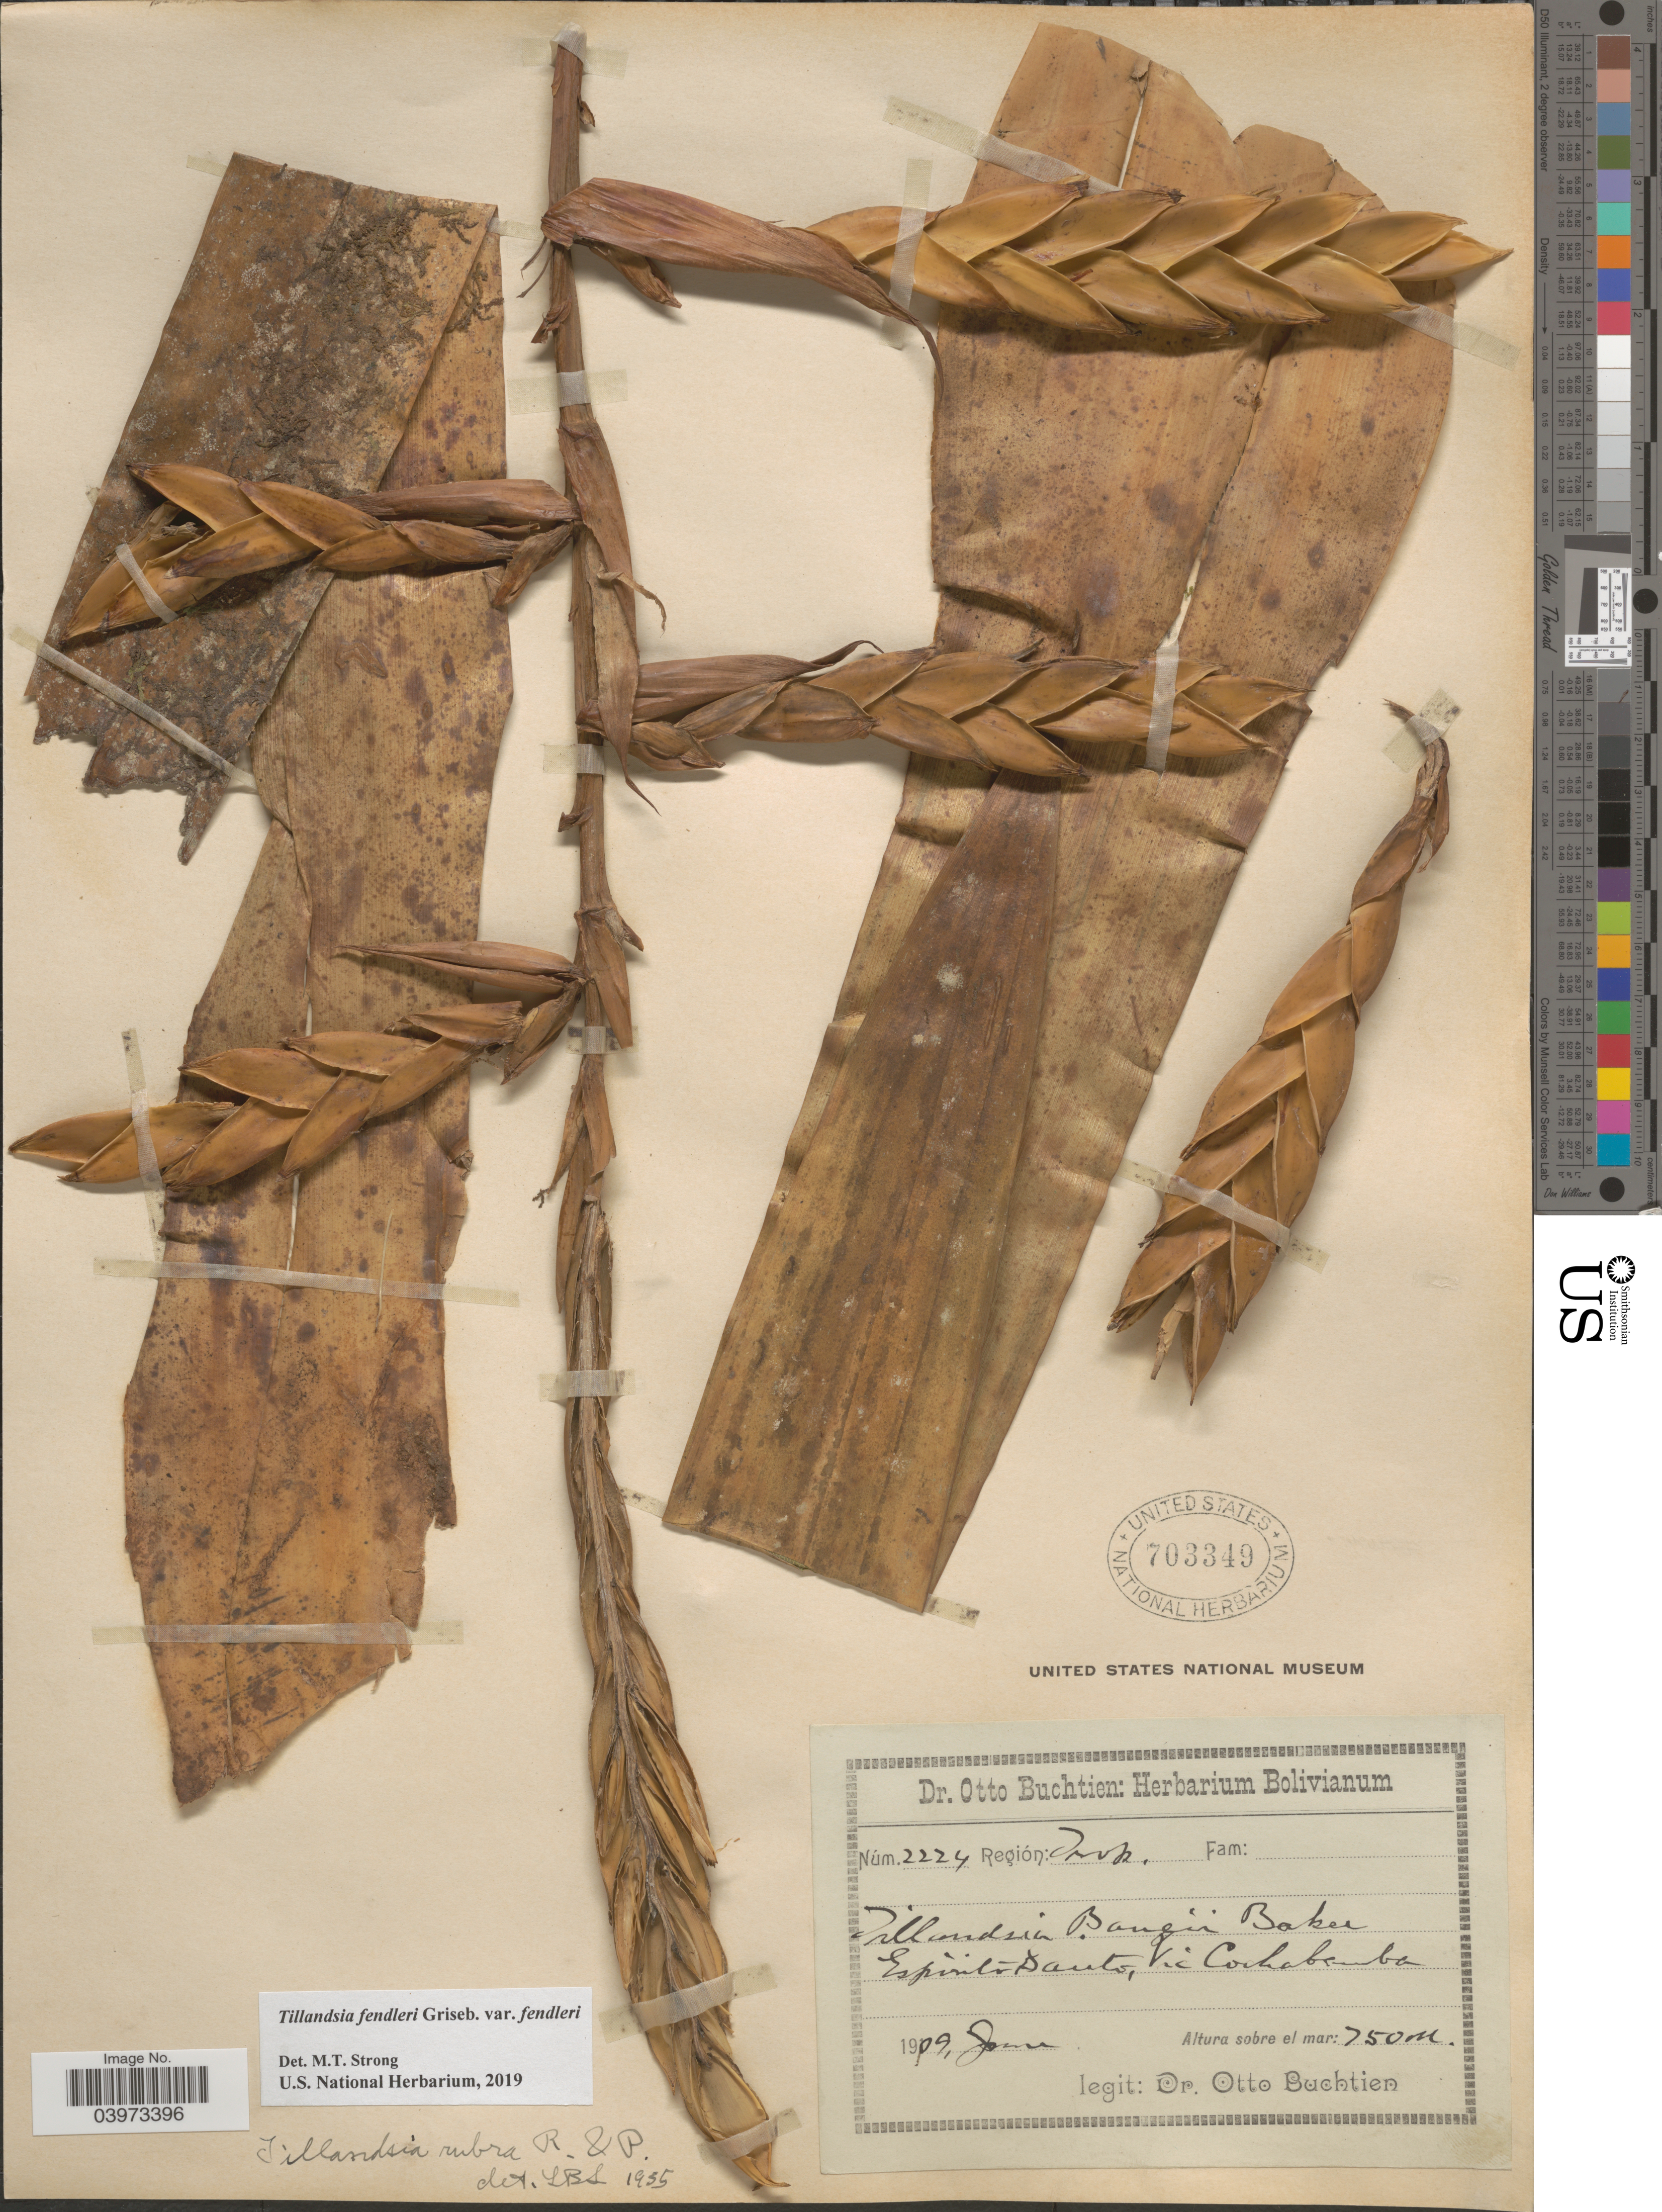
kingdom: Plantae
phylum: Tracheophyta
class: Liliopsida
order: Poales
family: Bromeliaceae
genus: Tillandsia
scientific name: Tillandsia fendleri var. fendleri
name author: Griseb.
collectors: O. Buchtien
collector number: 2224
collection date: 1909-06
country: Bolivia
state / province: Cochabamba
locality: Región: trop. Espiritu Santo, Vic Cochabamba.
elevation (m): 750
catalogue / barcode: US 703349